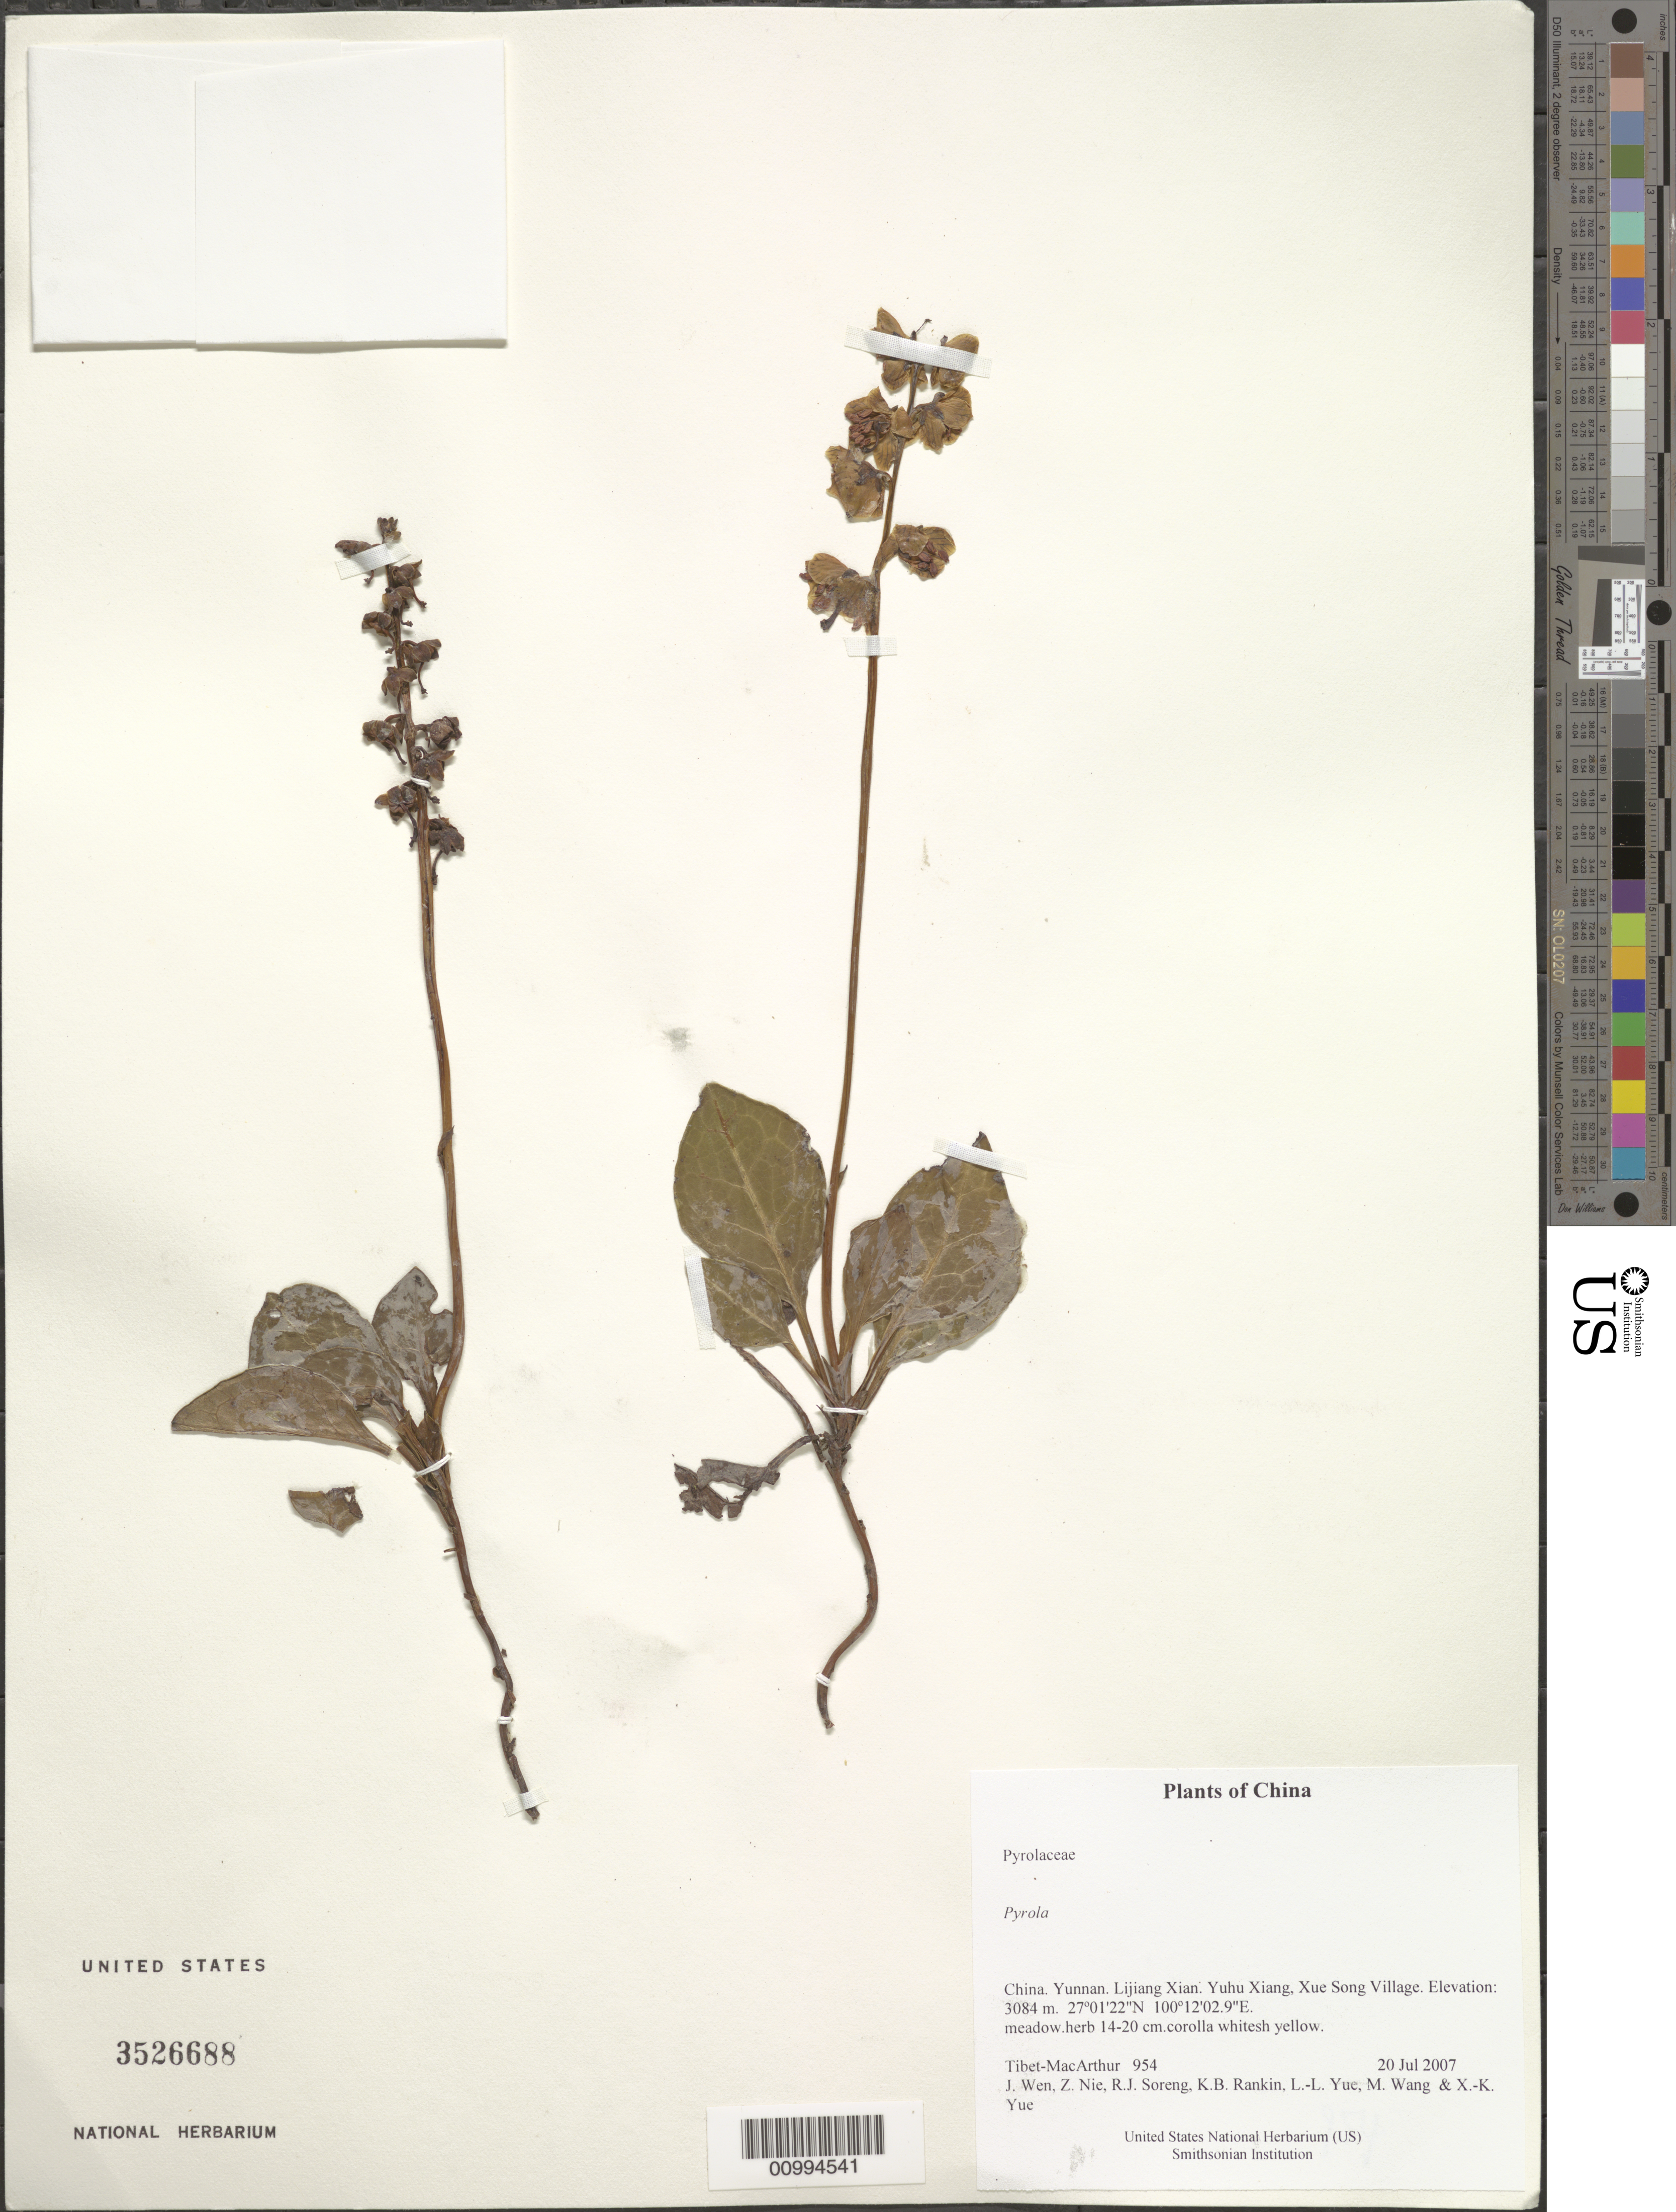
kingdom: Plantae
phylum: Tracheophyta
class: Magnoliopsida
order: Ericales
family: Ericaceae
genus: Pyrola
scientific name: Pyrola sp.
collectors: Tibet-MacArthur, J. Wen, Z. Nie, R. J. Soreng, K. Rankin, L. Yue, M. Wang & X. Yue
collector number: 954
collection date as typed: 20 Jul 2007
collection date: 2007-07-20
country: China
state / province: Yunnan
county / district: Lijiang Xian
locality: Yuhu Xiang, Xue Song Village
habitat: meadow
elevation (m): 3084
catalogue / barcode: US 3526688